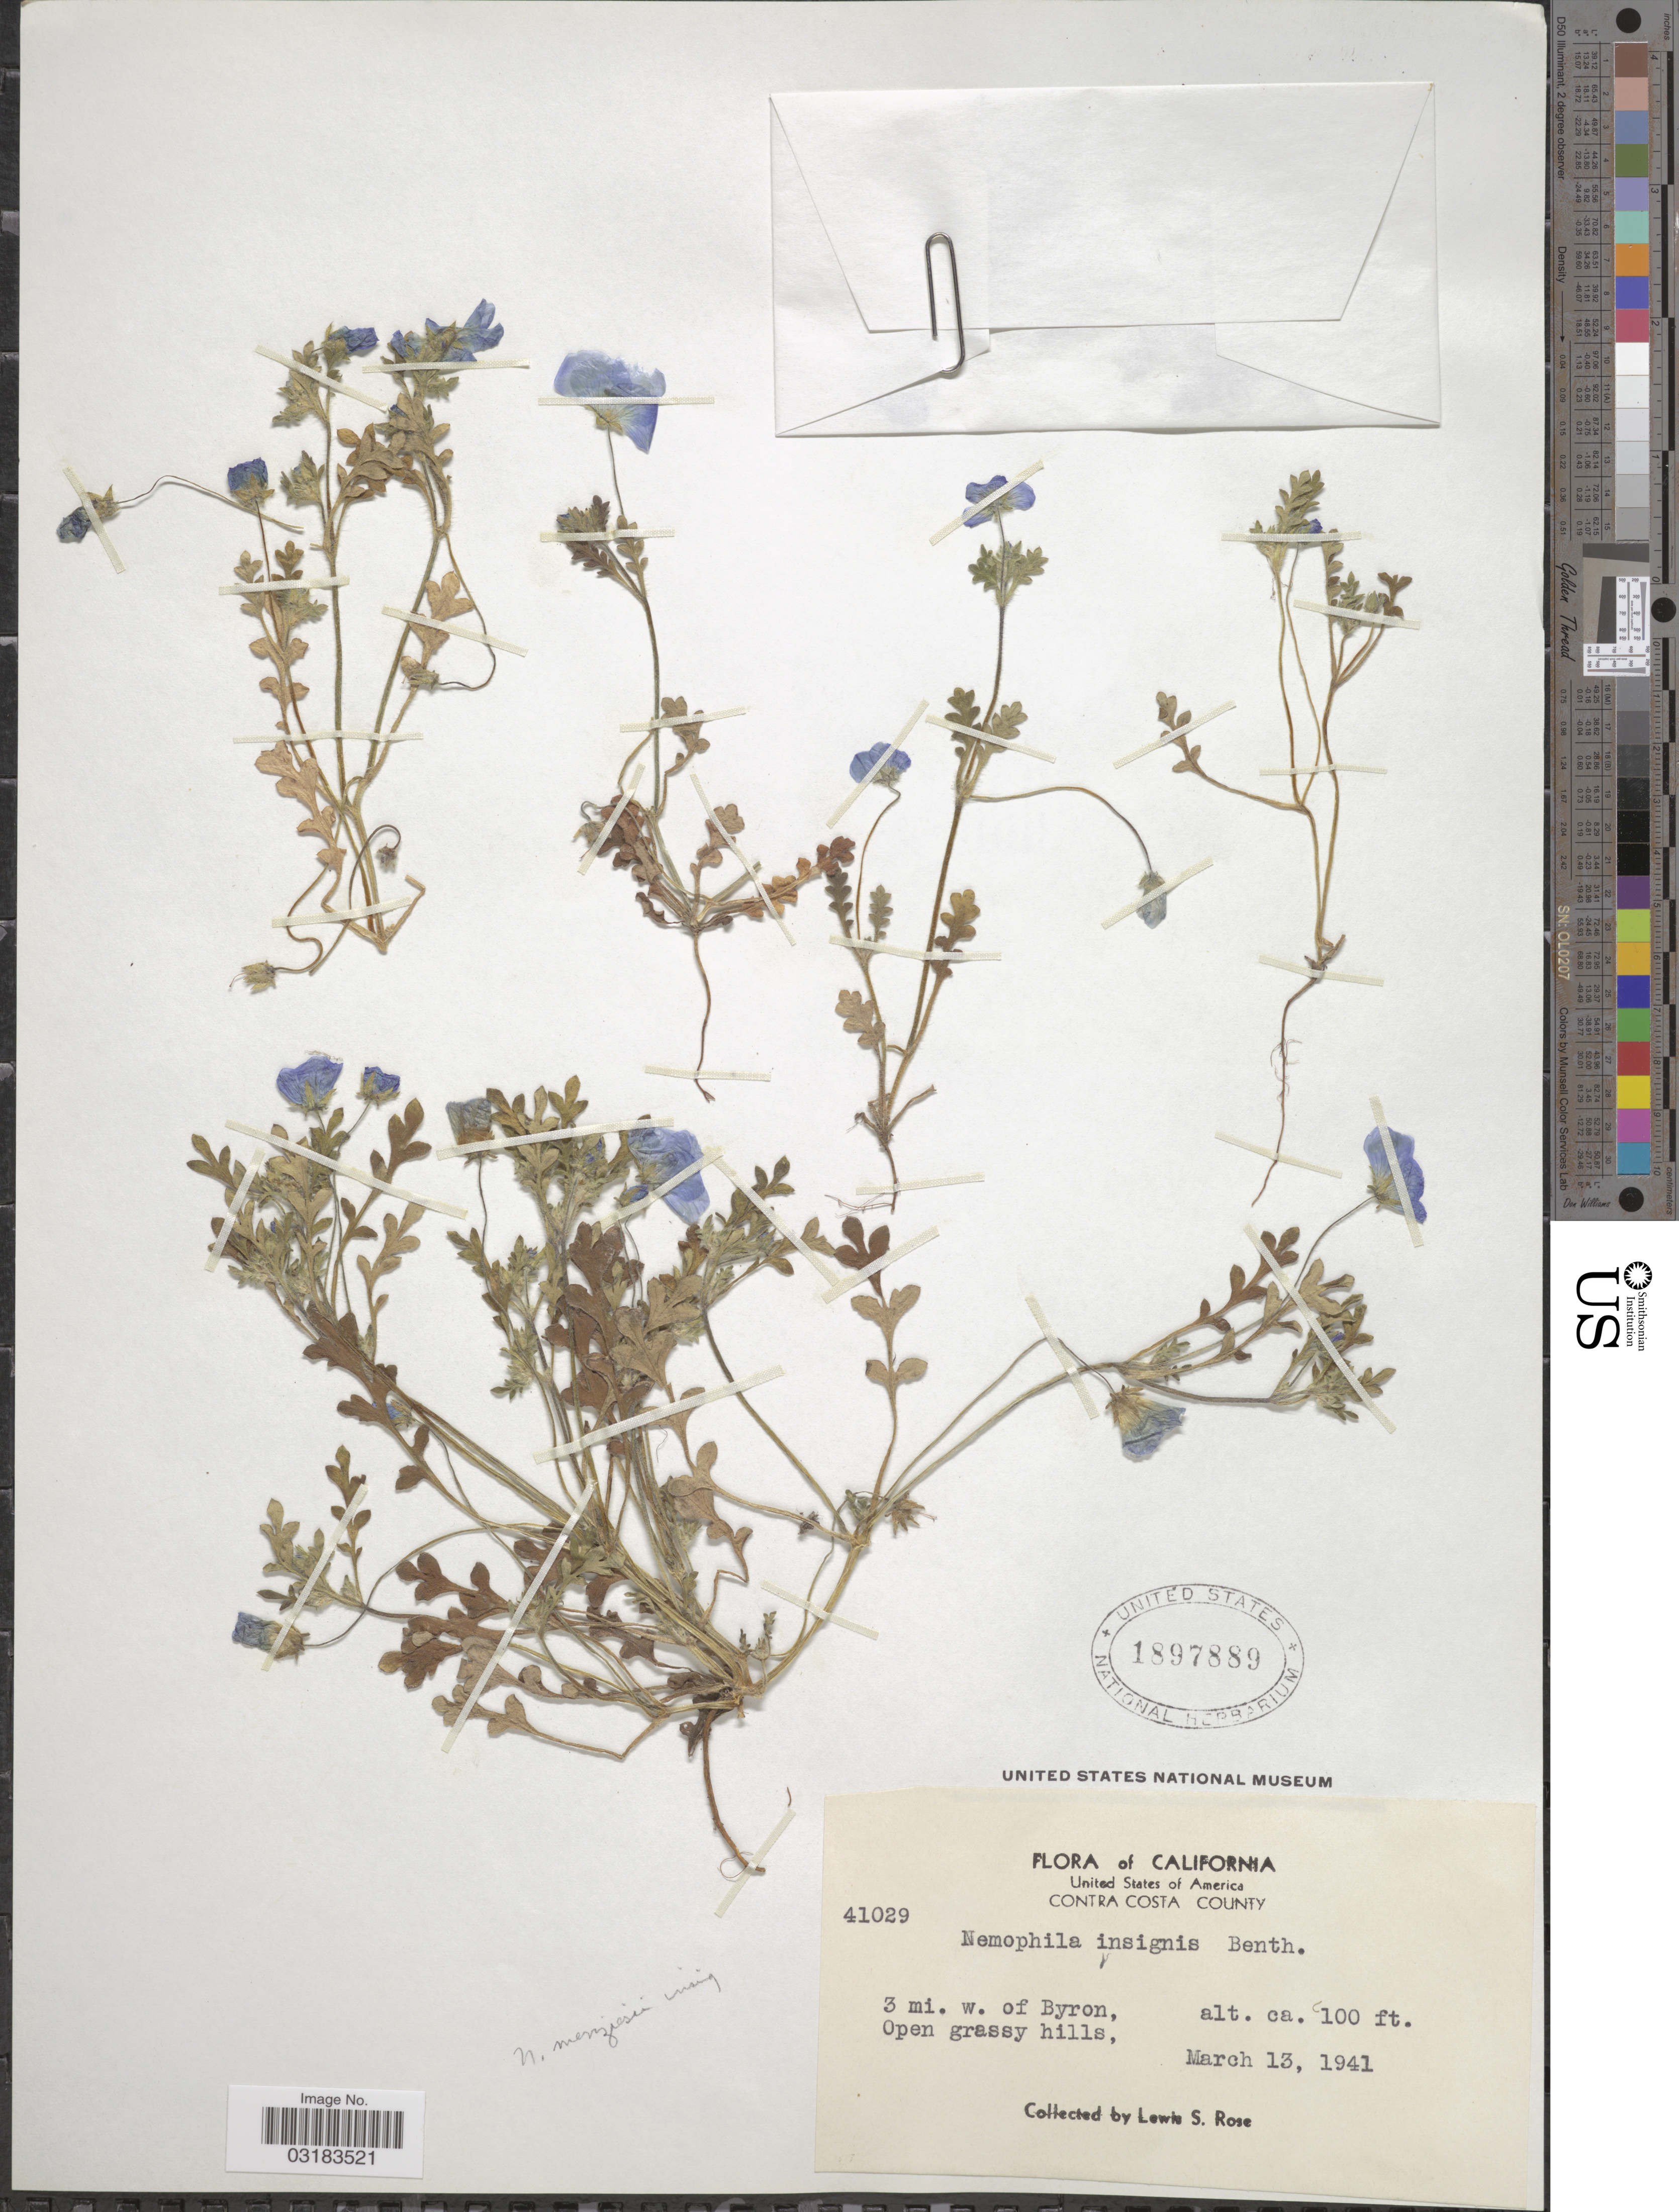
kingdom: Plantae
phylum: Tracheophyta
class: Magnoliopsida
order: Boraginales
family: Hydrophyllaceae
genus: Nemophila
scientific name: Nemophila menziesii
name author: Hook. & Arn.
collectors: L. S. Rose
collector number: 41029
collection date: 1941-03-13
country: United States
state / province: California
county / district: Contra Costa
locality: Contra Costa County. 3 mi. w. of Byron,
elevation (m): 30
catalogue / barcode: US 1897889